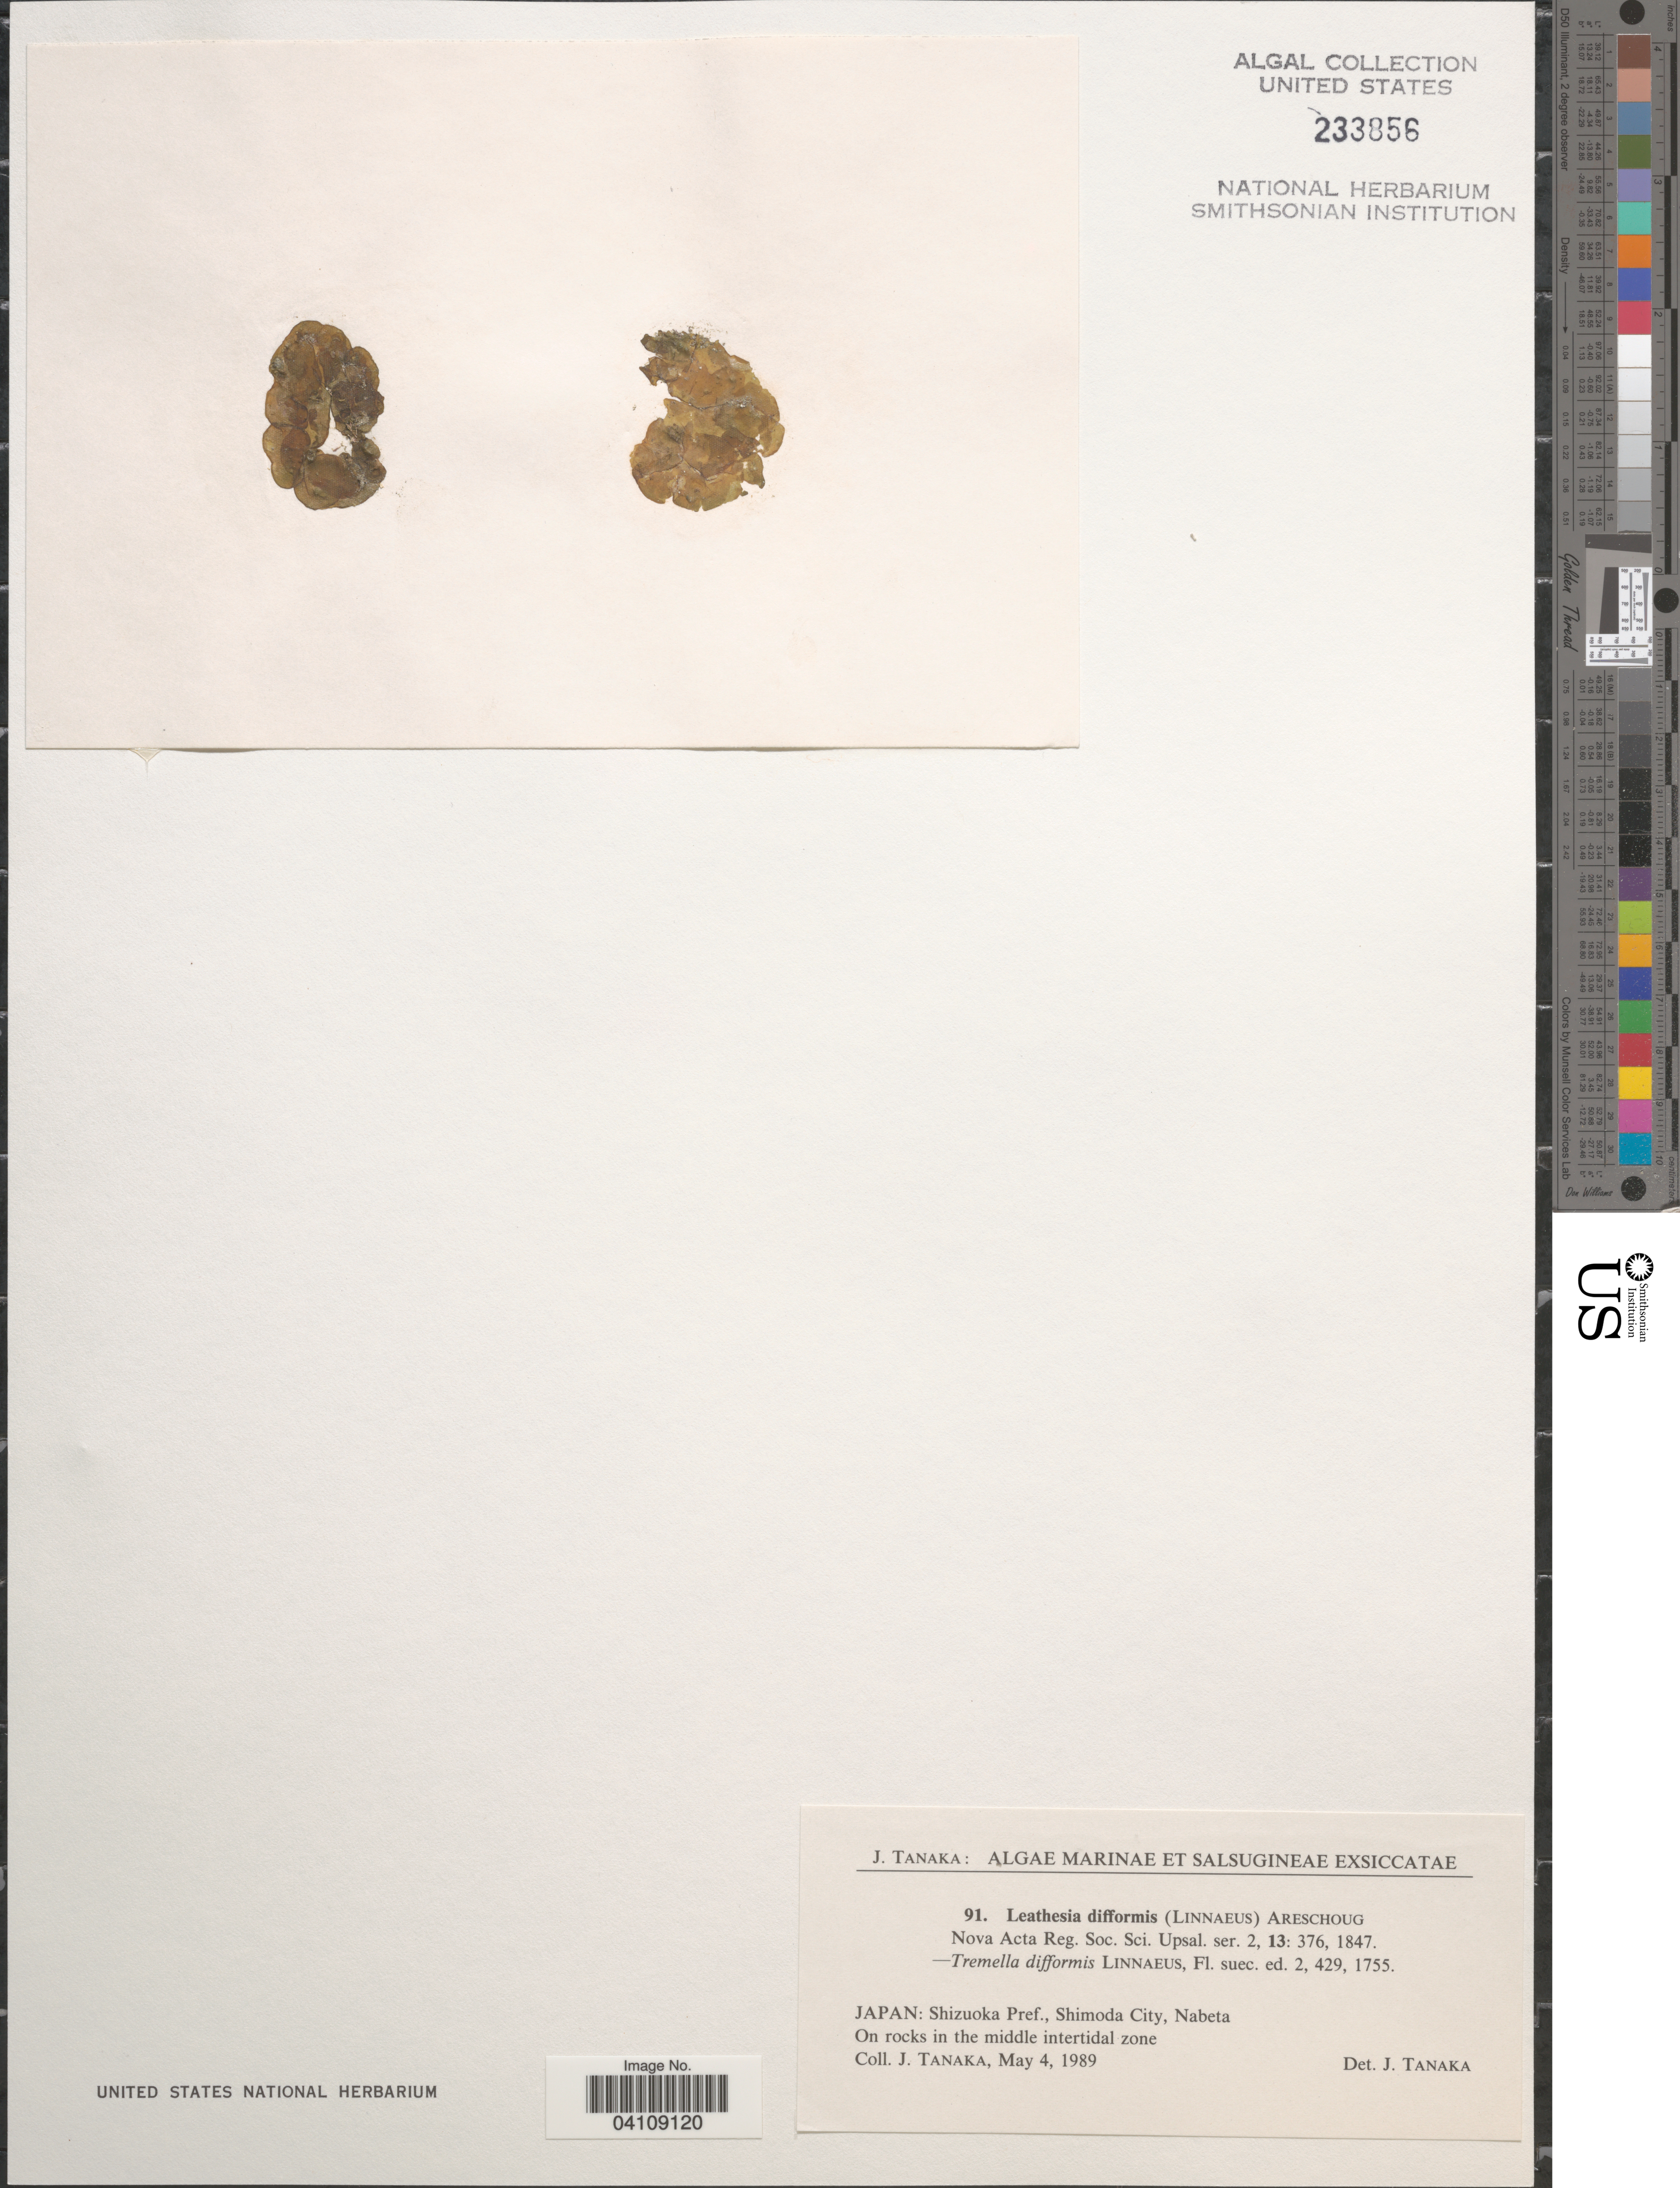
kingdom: Chromista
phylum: Ochrophyta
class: Phaeophyceae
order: Ectocarpales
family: Chordariaceae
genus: Leathesia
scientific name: Leathesia difformis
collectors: J. Tanaka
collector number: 91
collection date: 1989-05-04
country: Japan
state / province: Sizuoka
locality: Shizuoka Pref., Shimoda City, Nabeta.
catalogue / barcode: US 233856